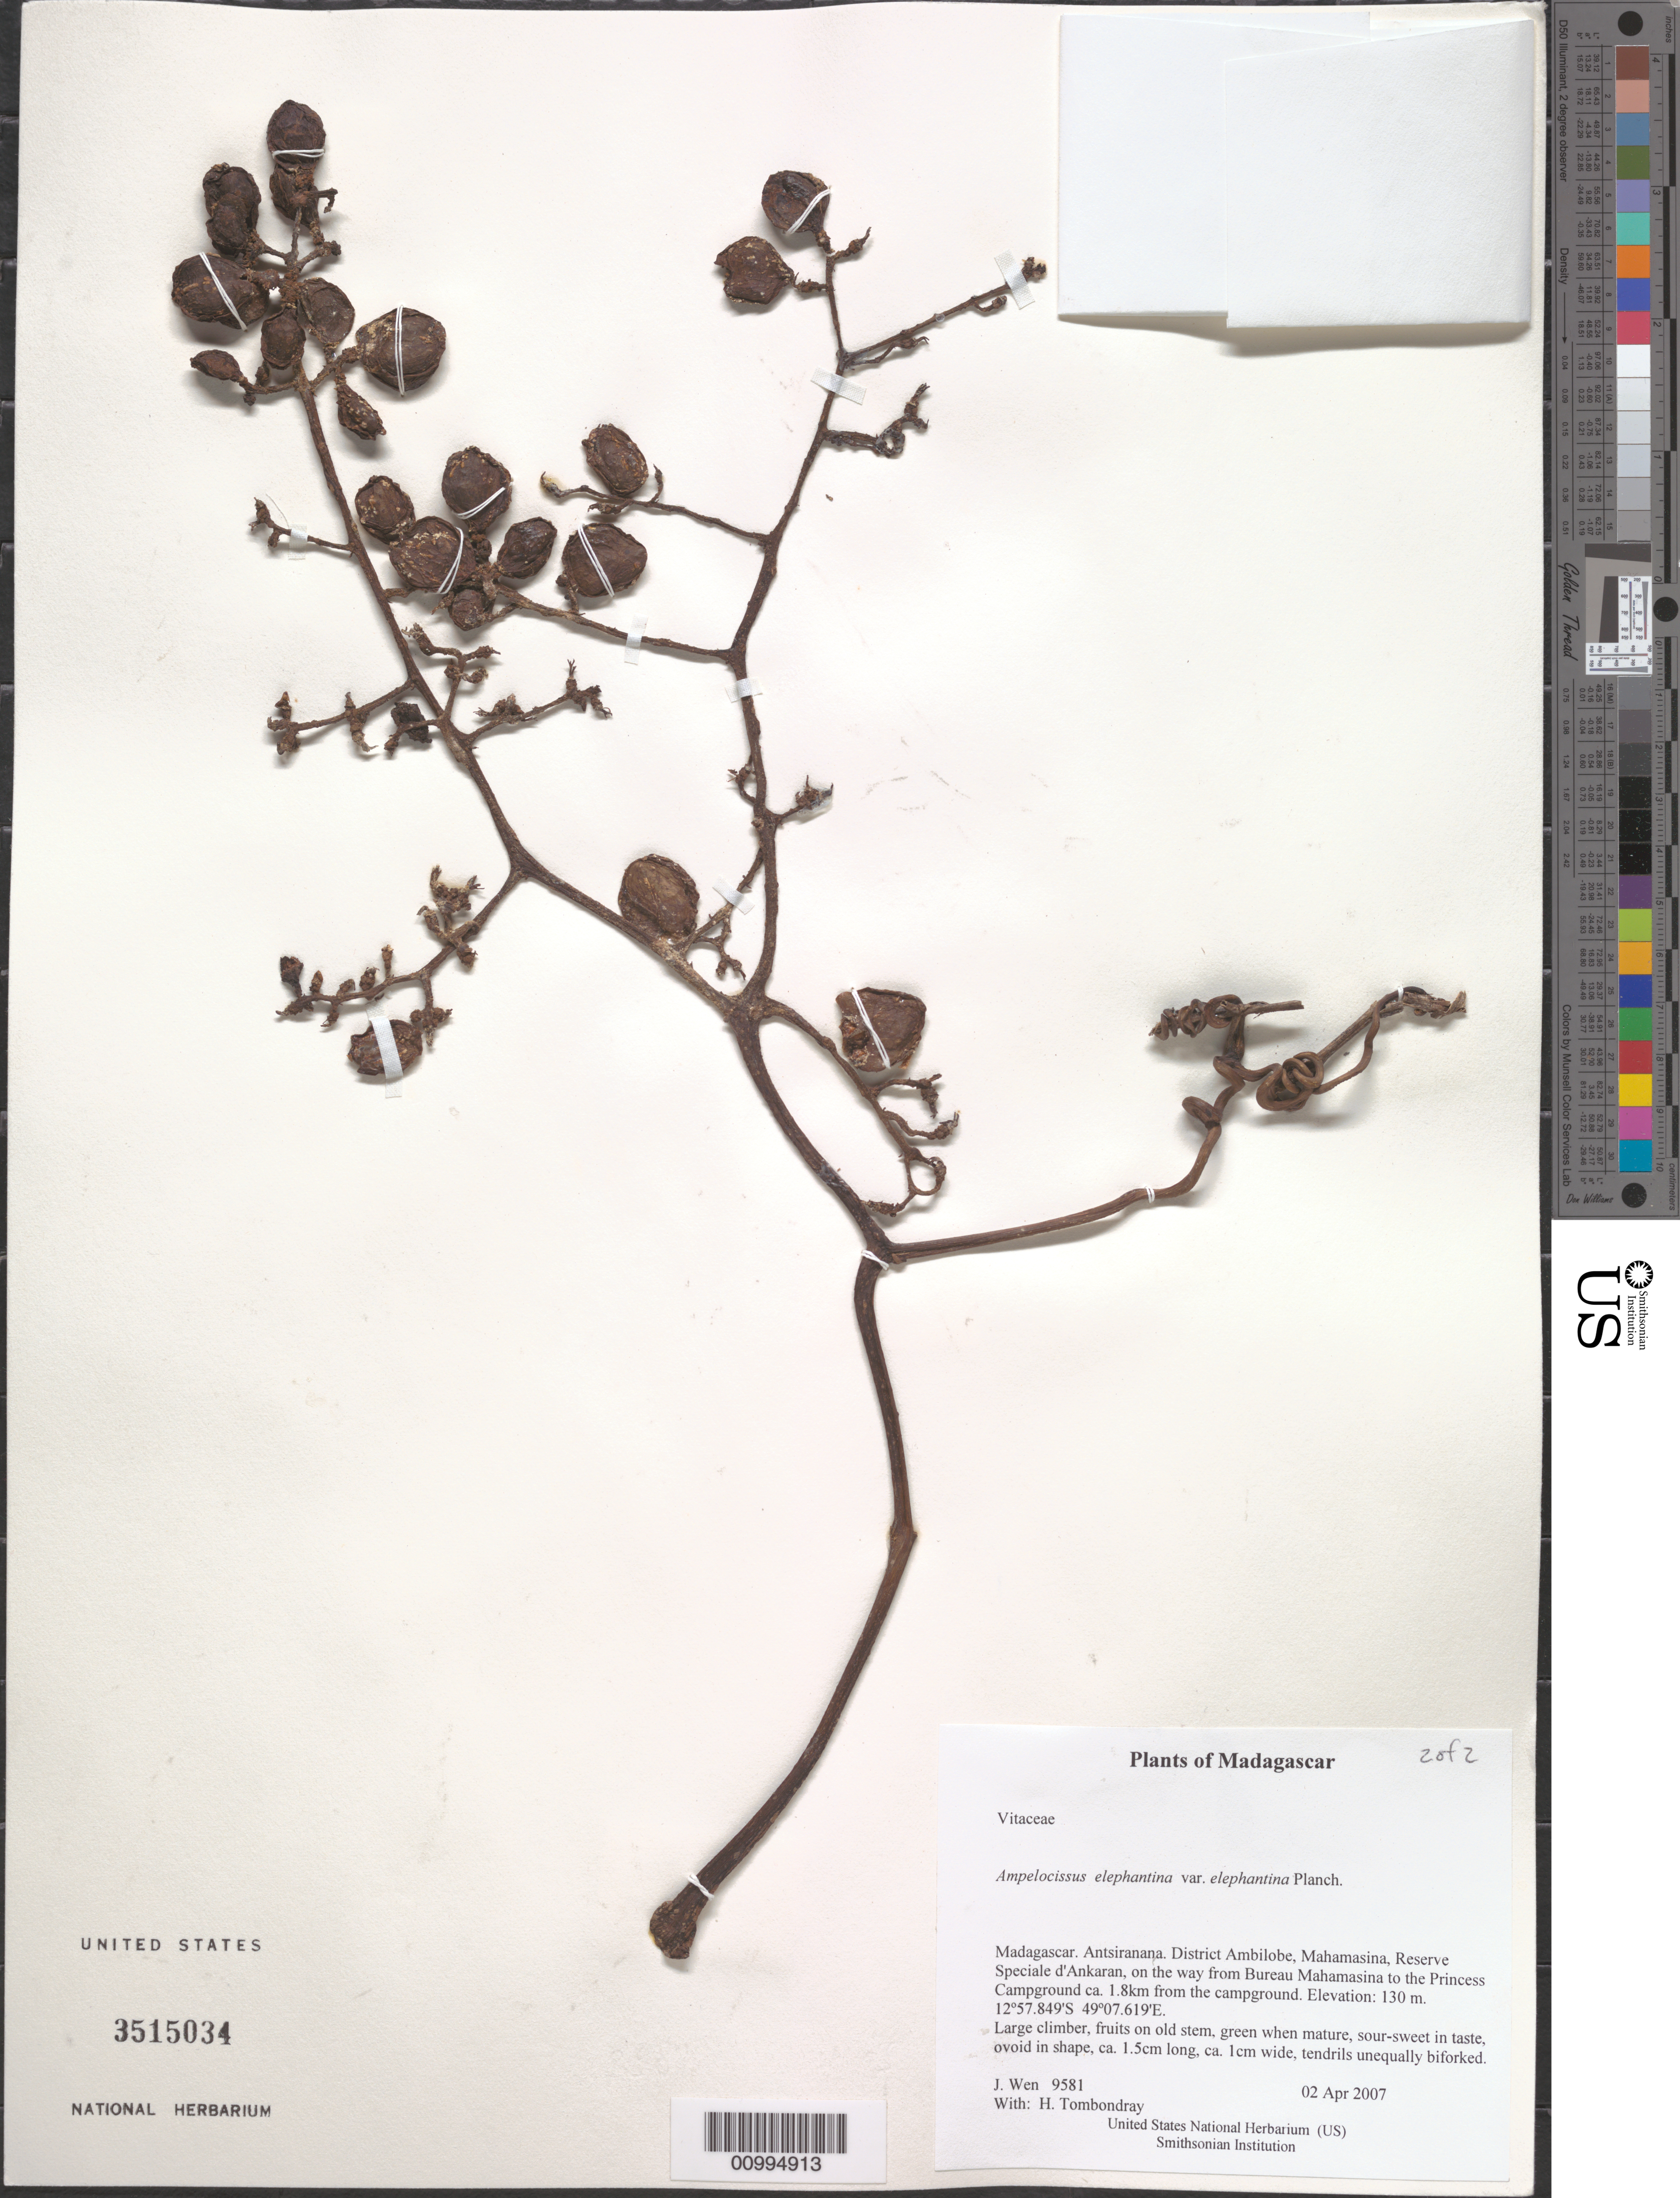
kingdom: Plantae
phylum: Tracheophyta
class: Magnoliopsida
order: Vitales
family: Vitaceae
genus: Ampelocissus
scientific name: Ampelocissus elephantina var. elephantina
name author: Planch.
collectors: J. Wen & H. Tombondray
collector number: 9581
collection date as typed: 02 Apr 2007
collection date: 2007-04-02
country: Madagascar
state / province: Diana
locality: Large climber, fruits on old stem, green when mature, sour-sweet in taste, ovoid in shape, ca. 1.5cm long, ca. 1cm wide, tendrils unequally biforked.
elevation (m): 130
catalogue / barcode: US 3515034